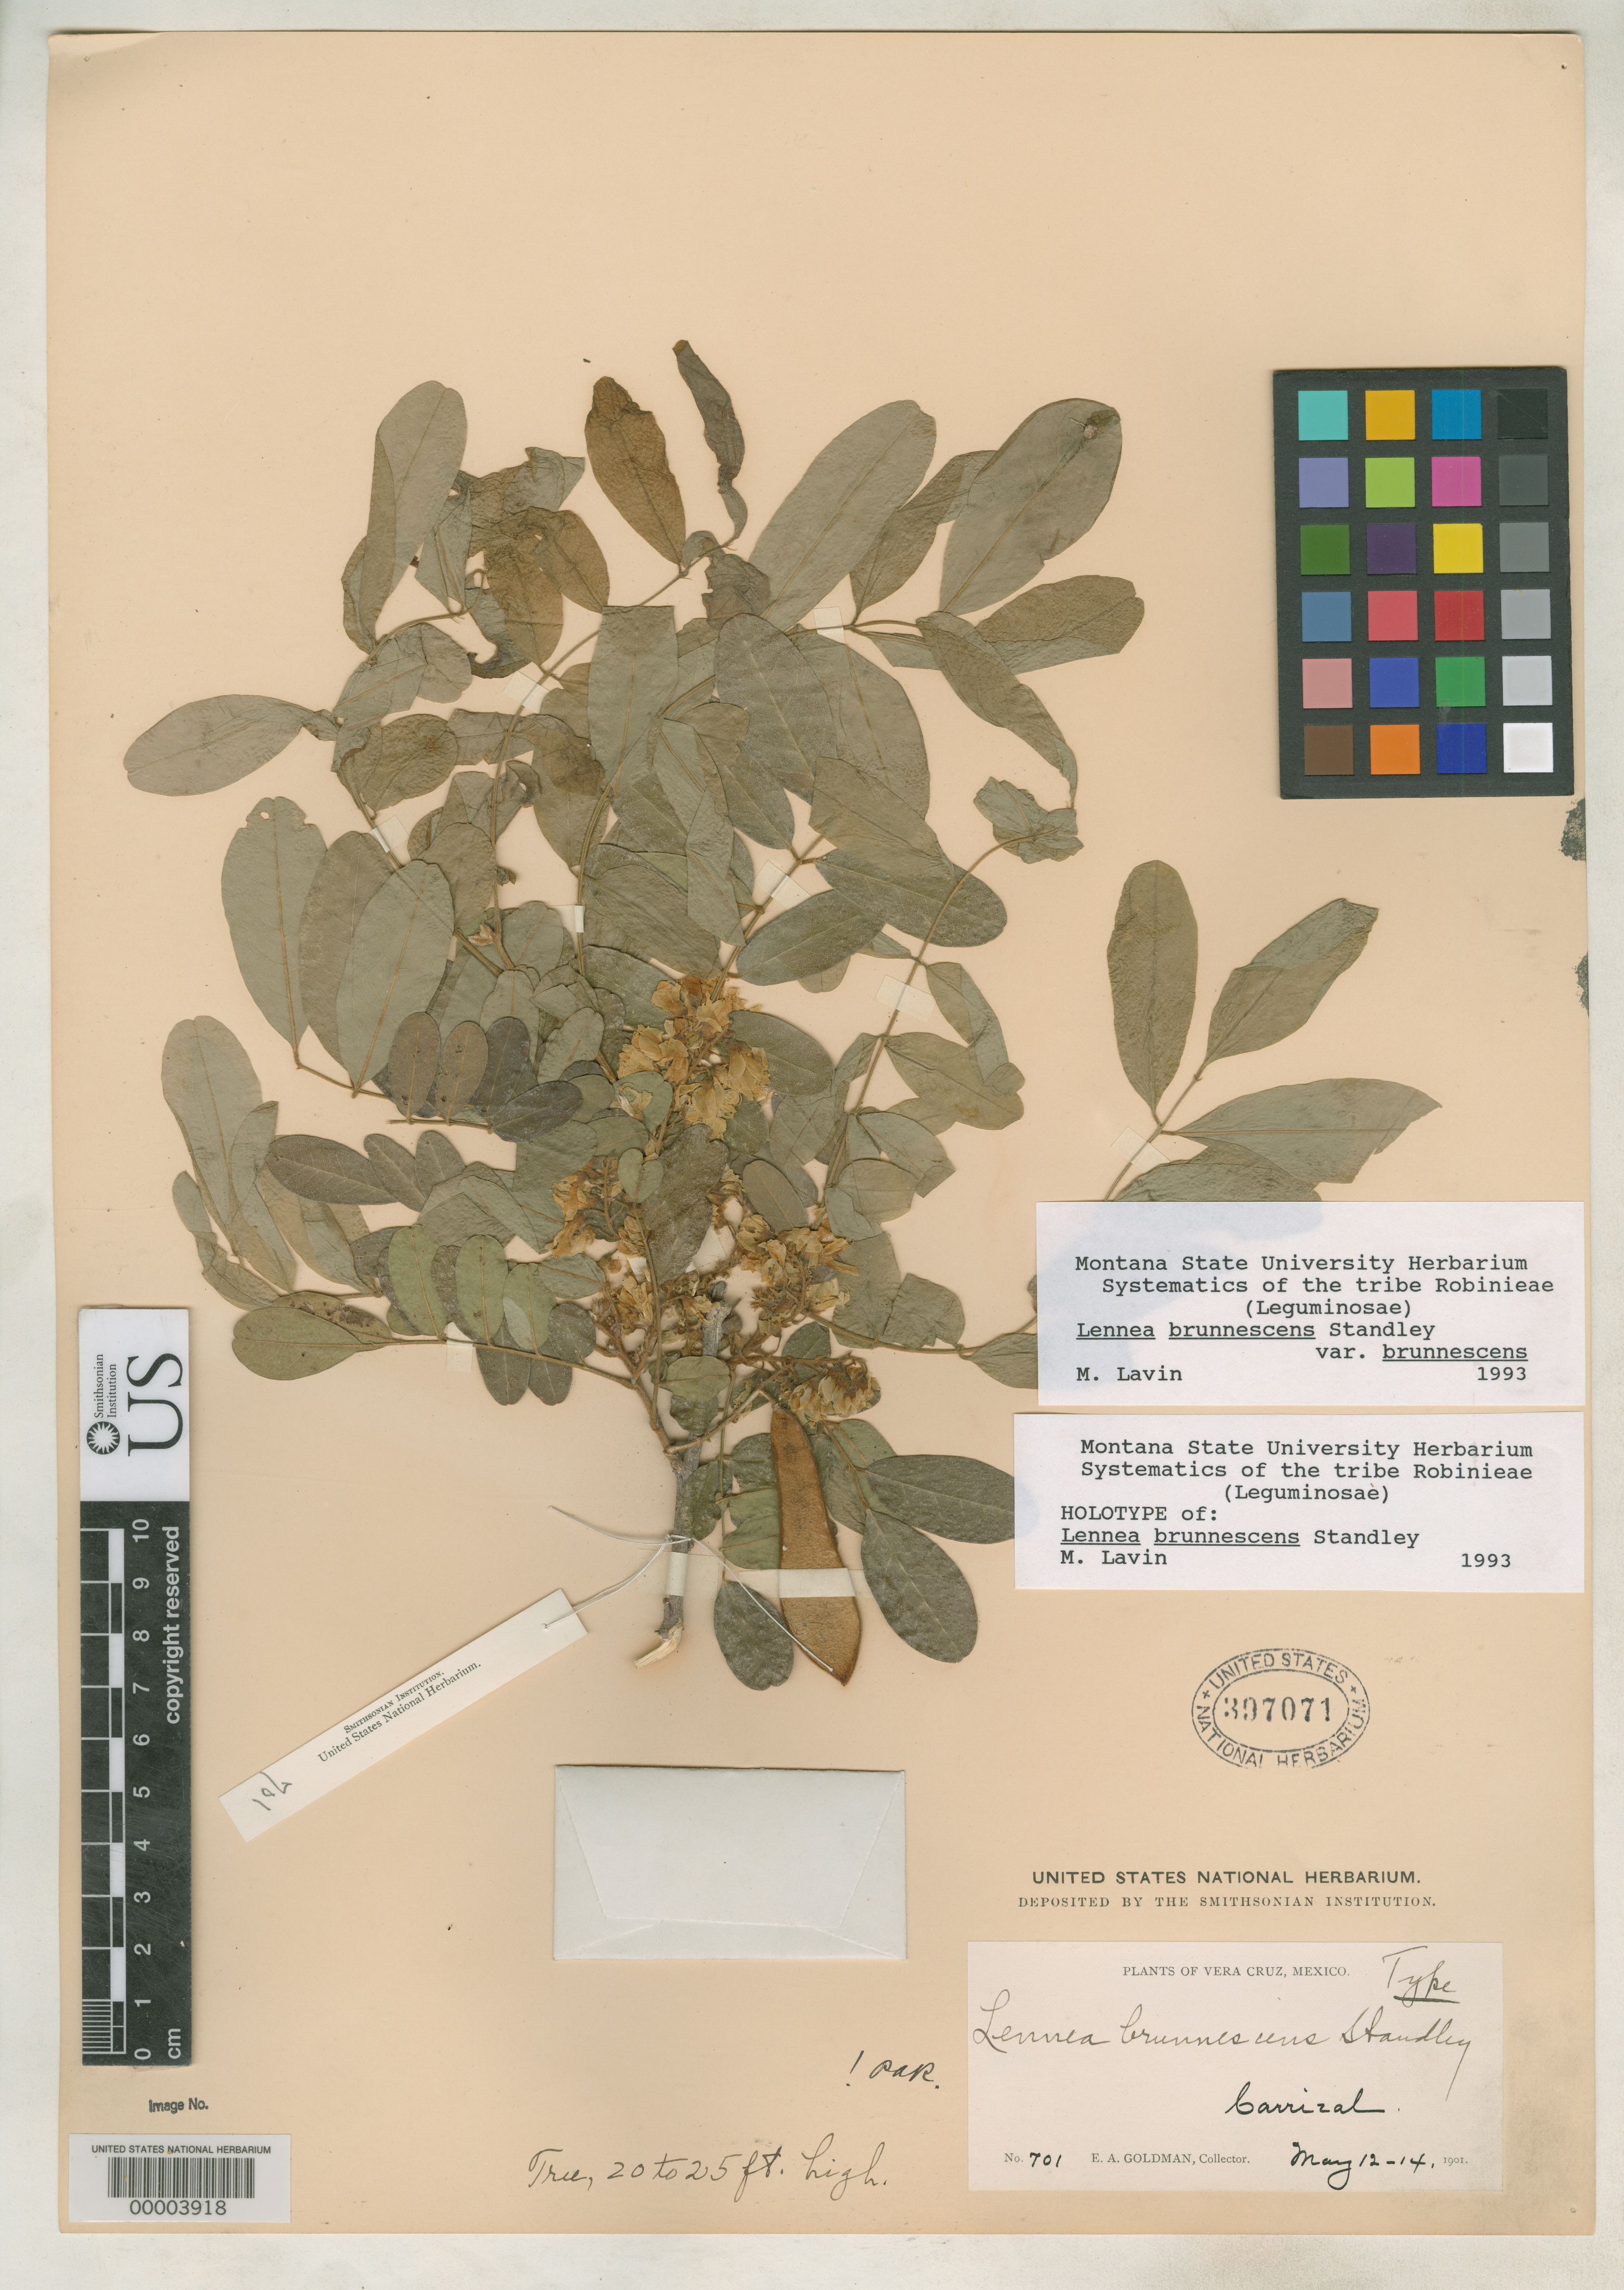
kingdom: Plantae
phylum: Tracheophyta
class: Magnoliopsida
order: Fabales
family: Fabaceae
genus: Lennea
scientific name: Lennea brunnescens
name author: Standl.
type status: Holotype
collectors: E. A. Goldman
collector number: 701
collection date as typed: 12 May 1901 to 14 May 1901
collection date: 1901-05-12/1901-05-14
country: Mexico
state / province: Veracruz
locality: Carrizal.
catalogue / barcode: US 397071